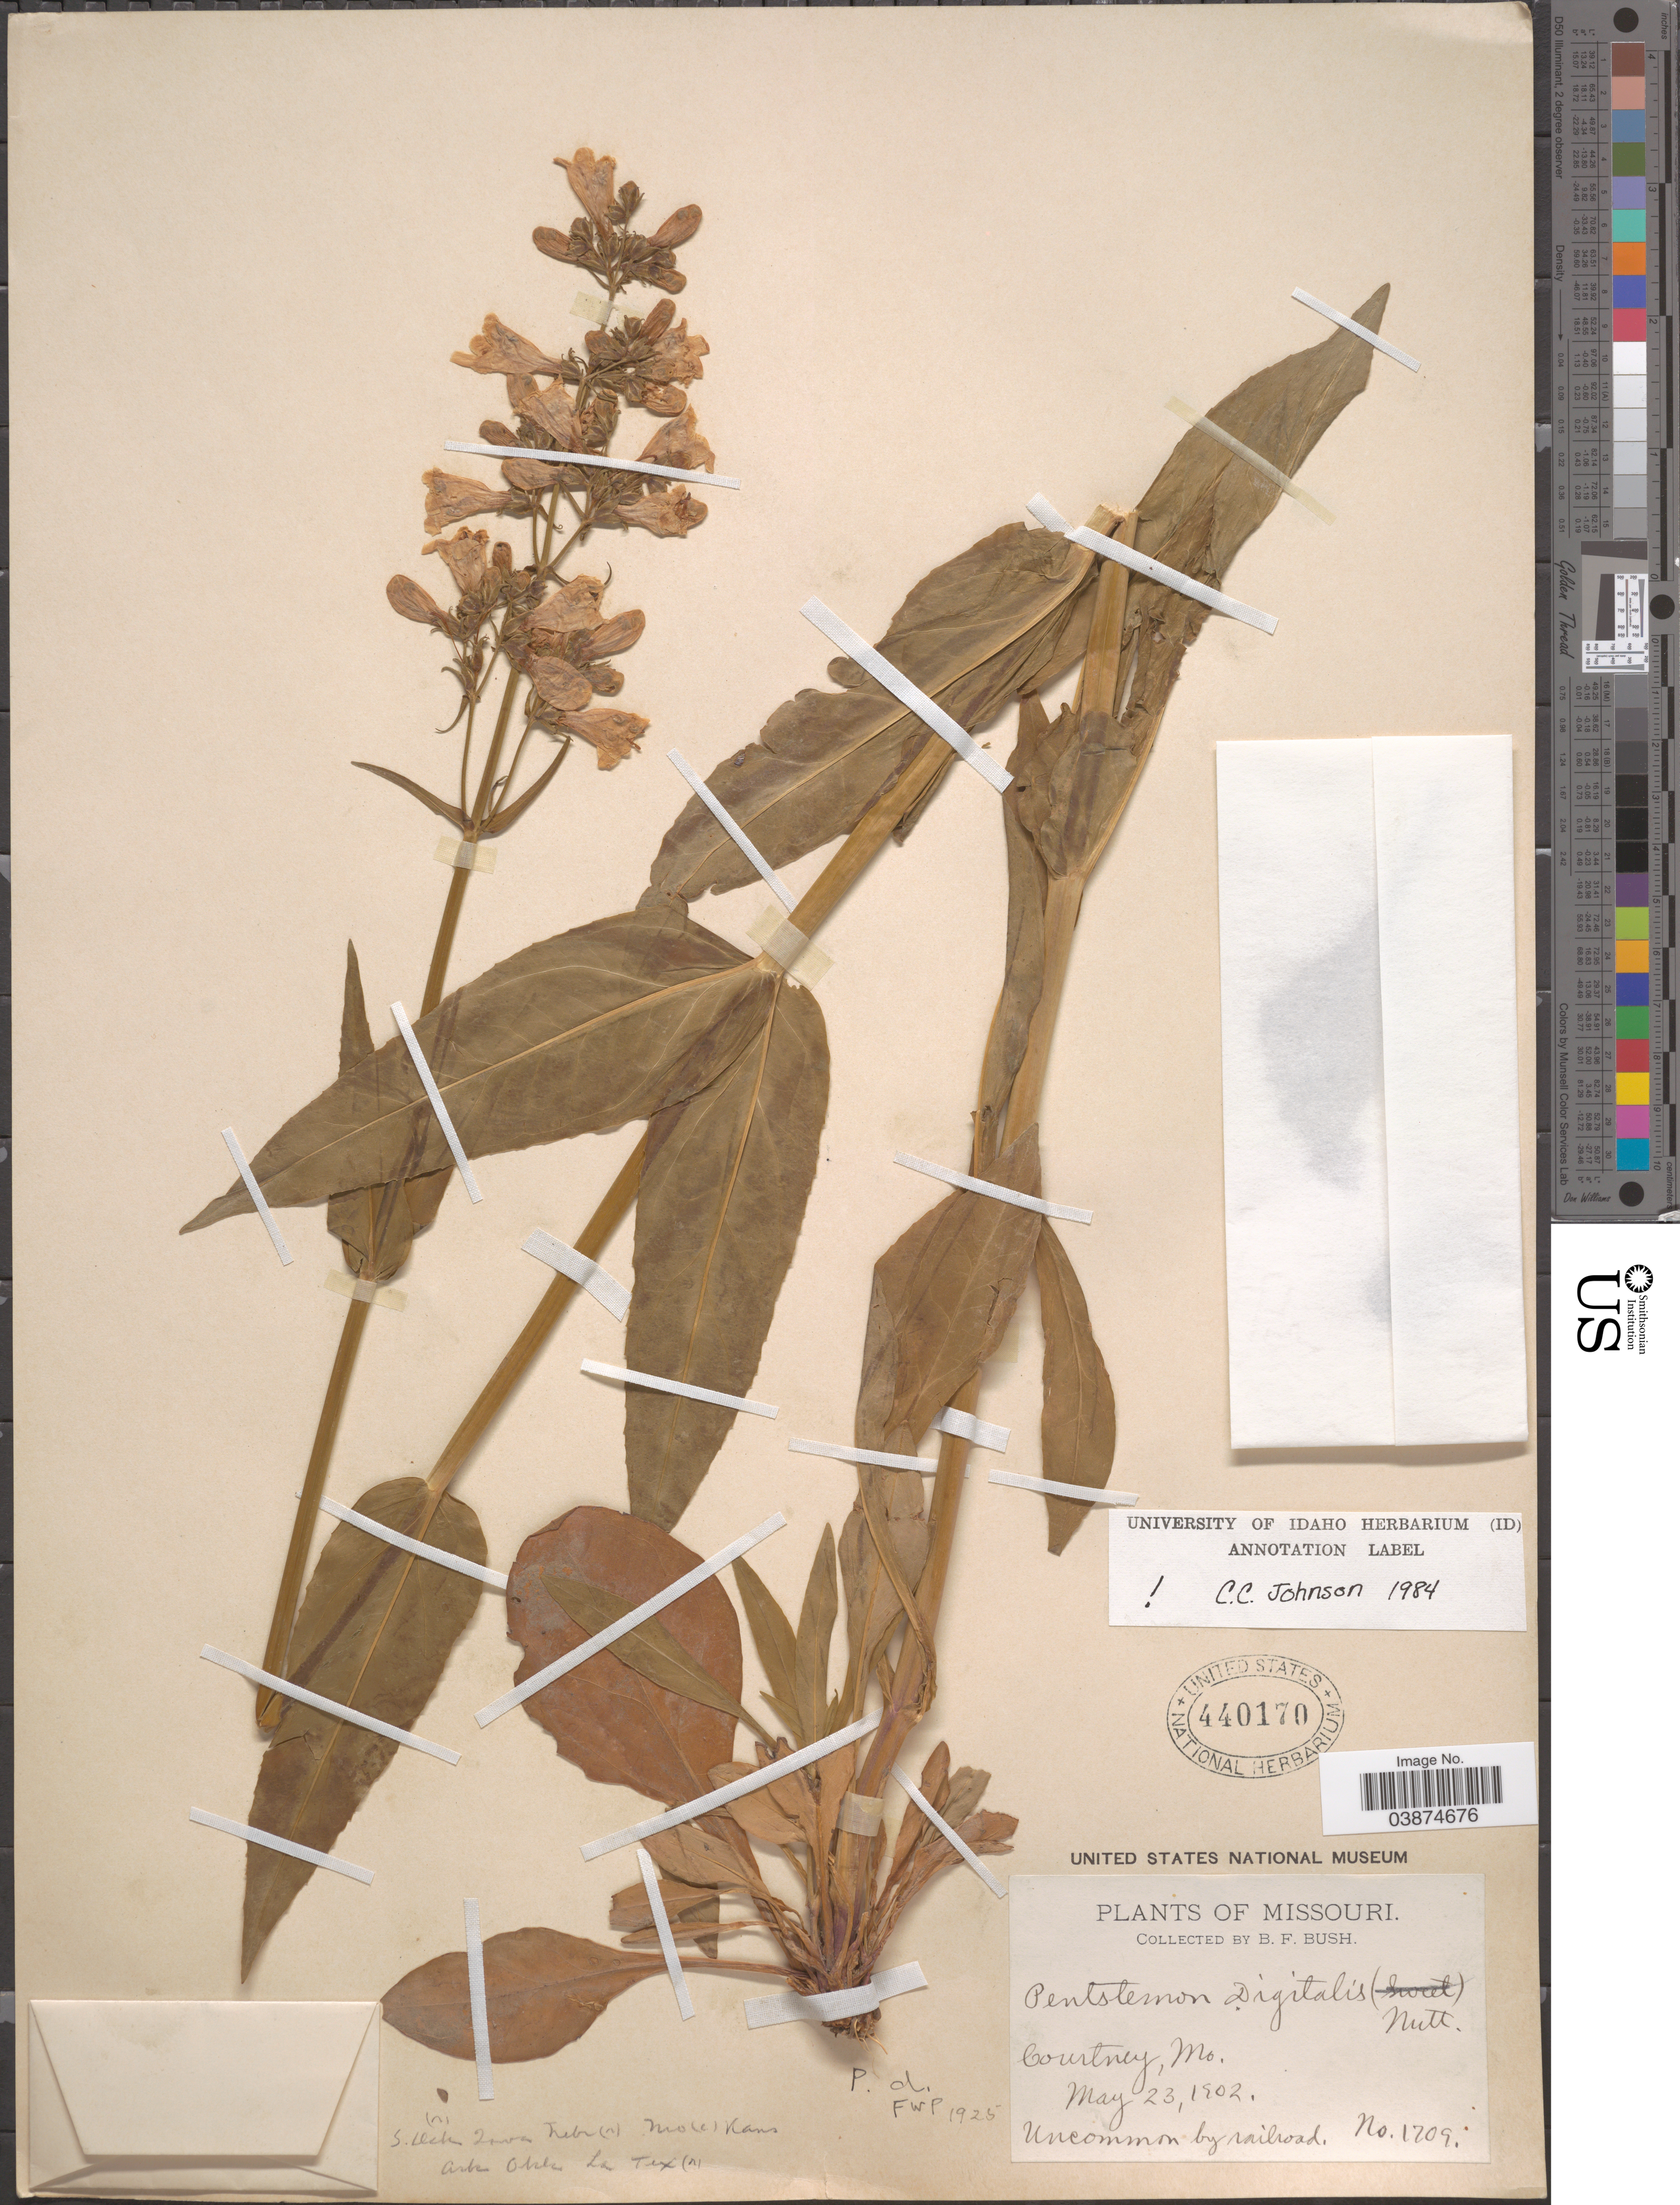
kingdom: Plantae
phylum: Tracheophyta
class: Magnoliopsida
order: Lamiales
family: Plantaginaceae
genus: Penstemon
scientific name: Penstemon digitalis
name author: Nutt. ex Sims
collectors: B. F. Bush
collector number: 1709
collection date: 1902-05-23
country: United States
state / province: Missouri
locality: Courtney.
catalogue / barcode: US 440170